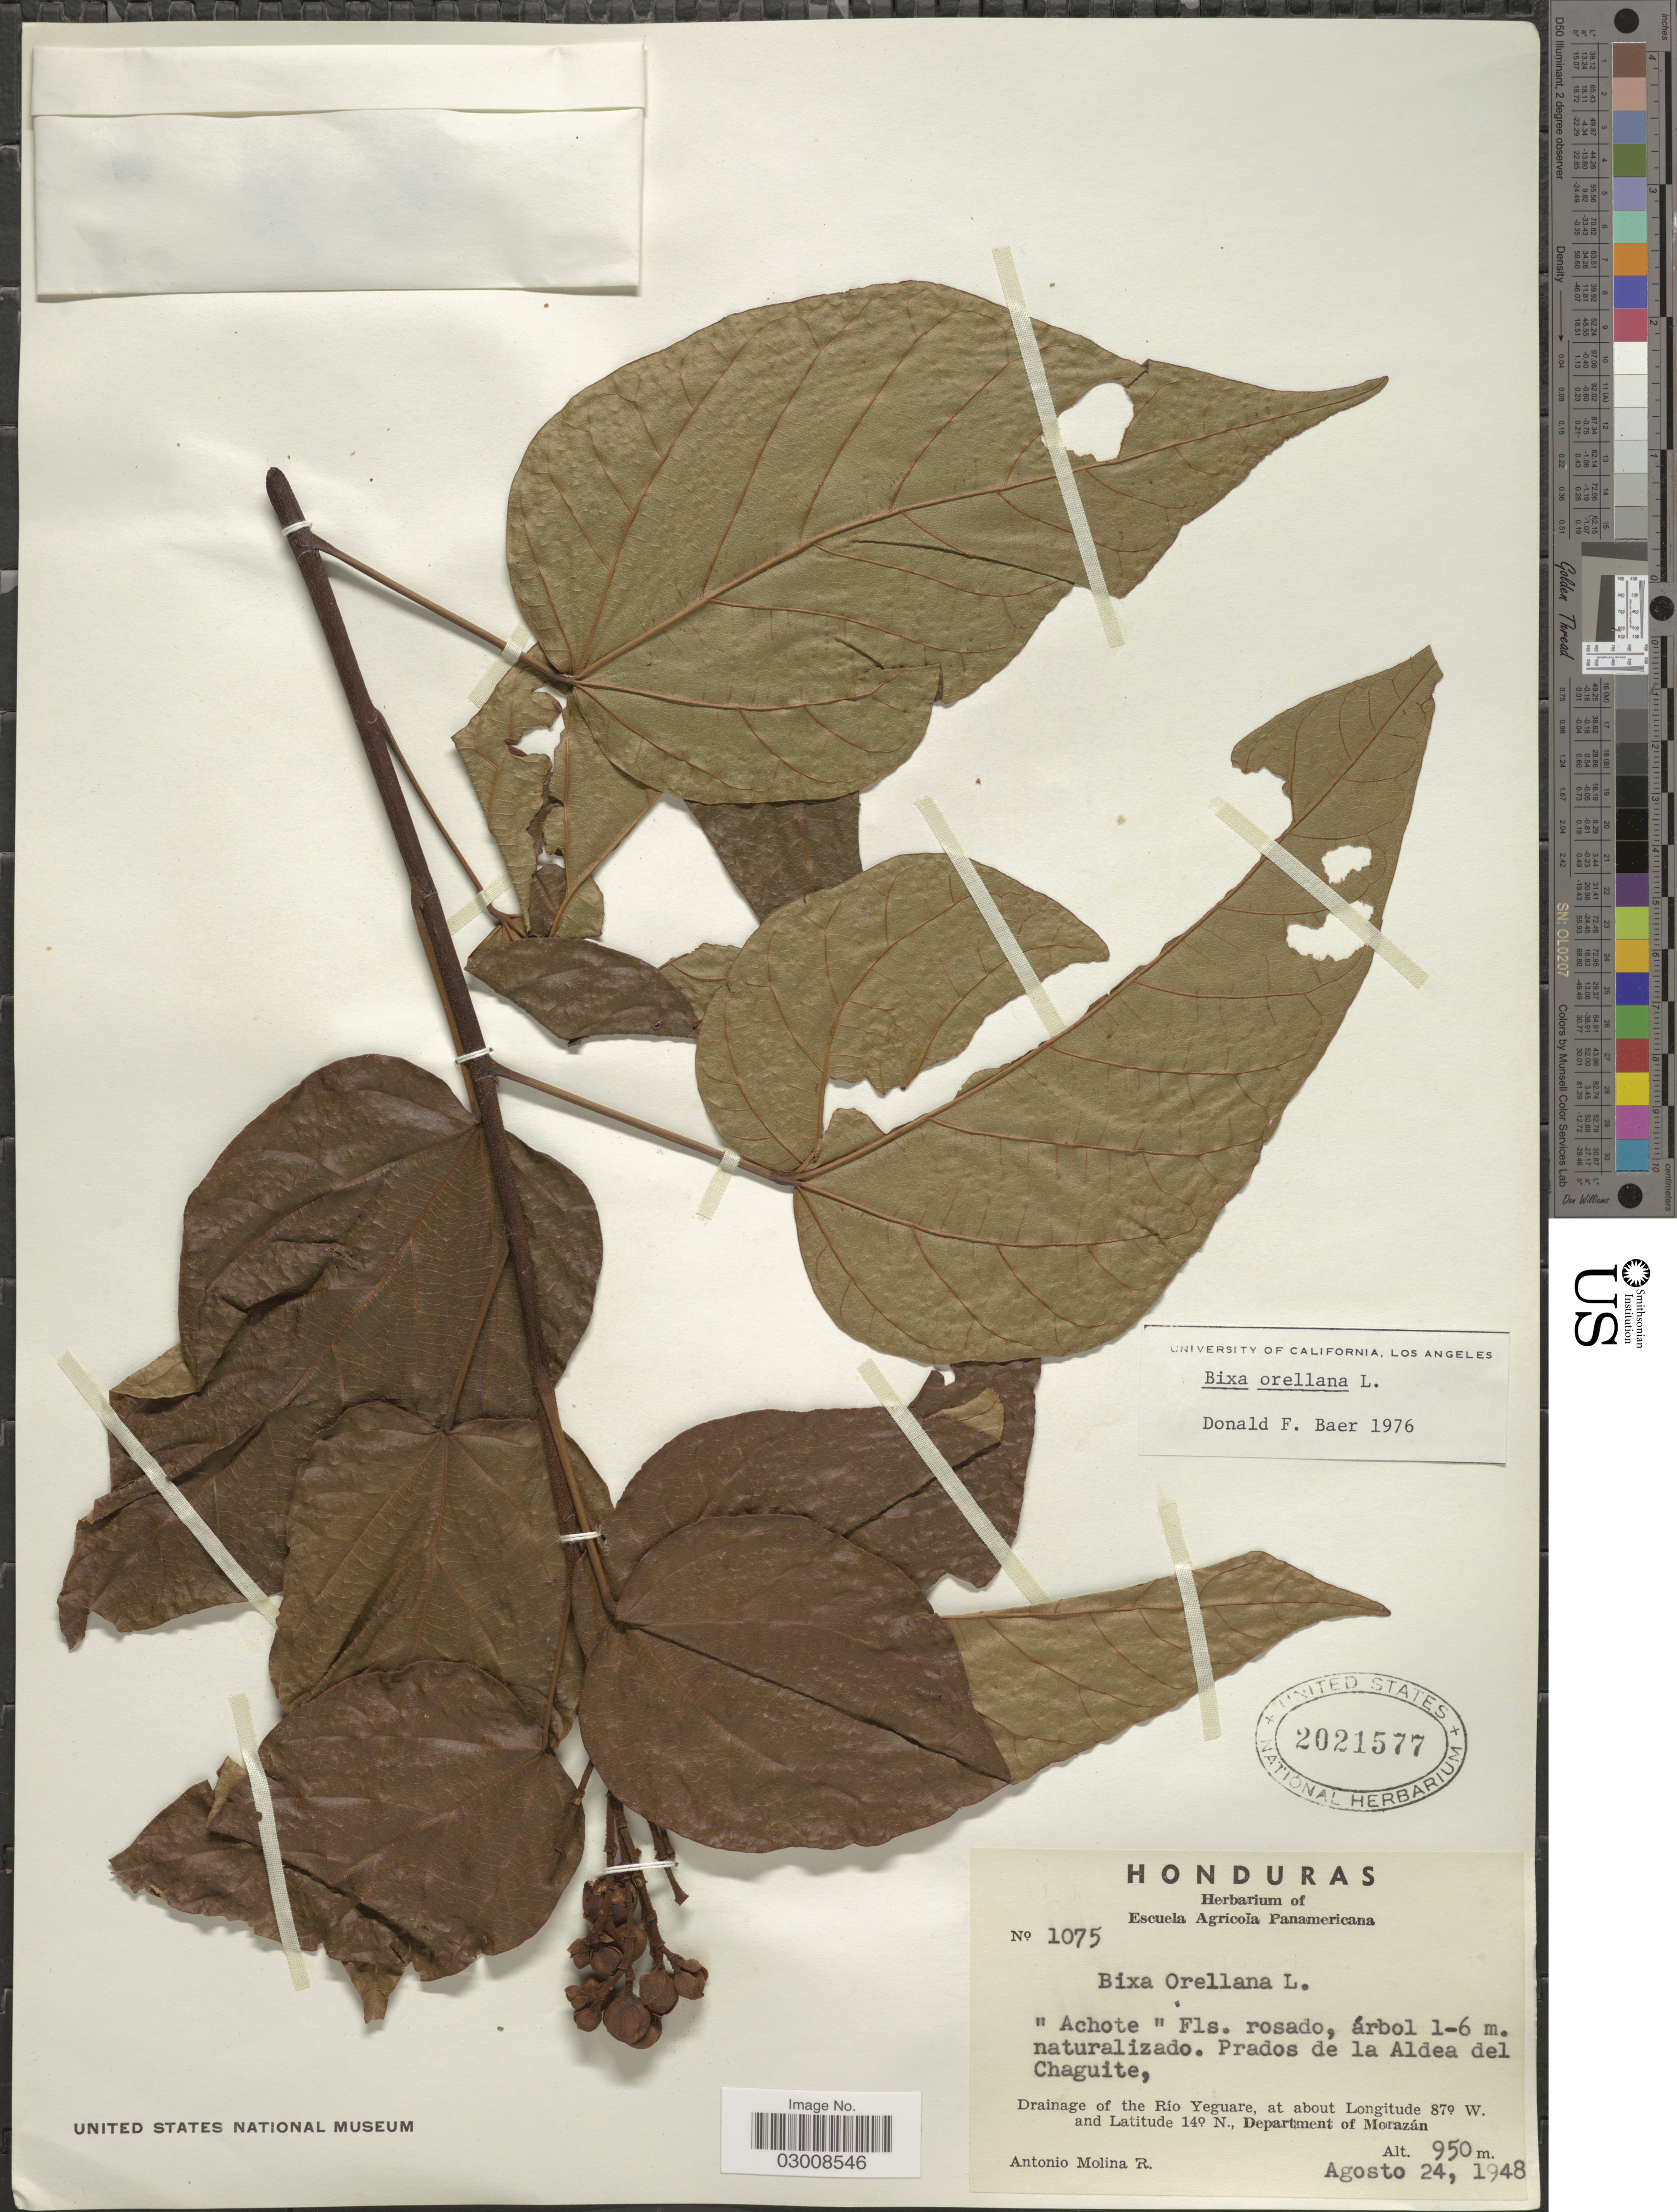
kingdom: Plantae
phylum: Tracheophyta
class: Magnoliopsida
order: Malvales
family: Bixaceae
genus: Bixa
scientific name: Bixa orellana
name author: L.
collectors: A. Molina R.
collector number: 1075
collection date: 1948-08-24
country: Honduras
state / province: Fco. Morazán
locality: Prados de la Aldea del Chaguite, Drainage of the Río Yeguare, Department of Morazán.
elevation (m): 950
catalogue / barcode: US 2021577